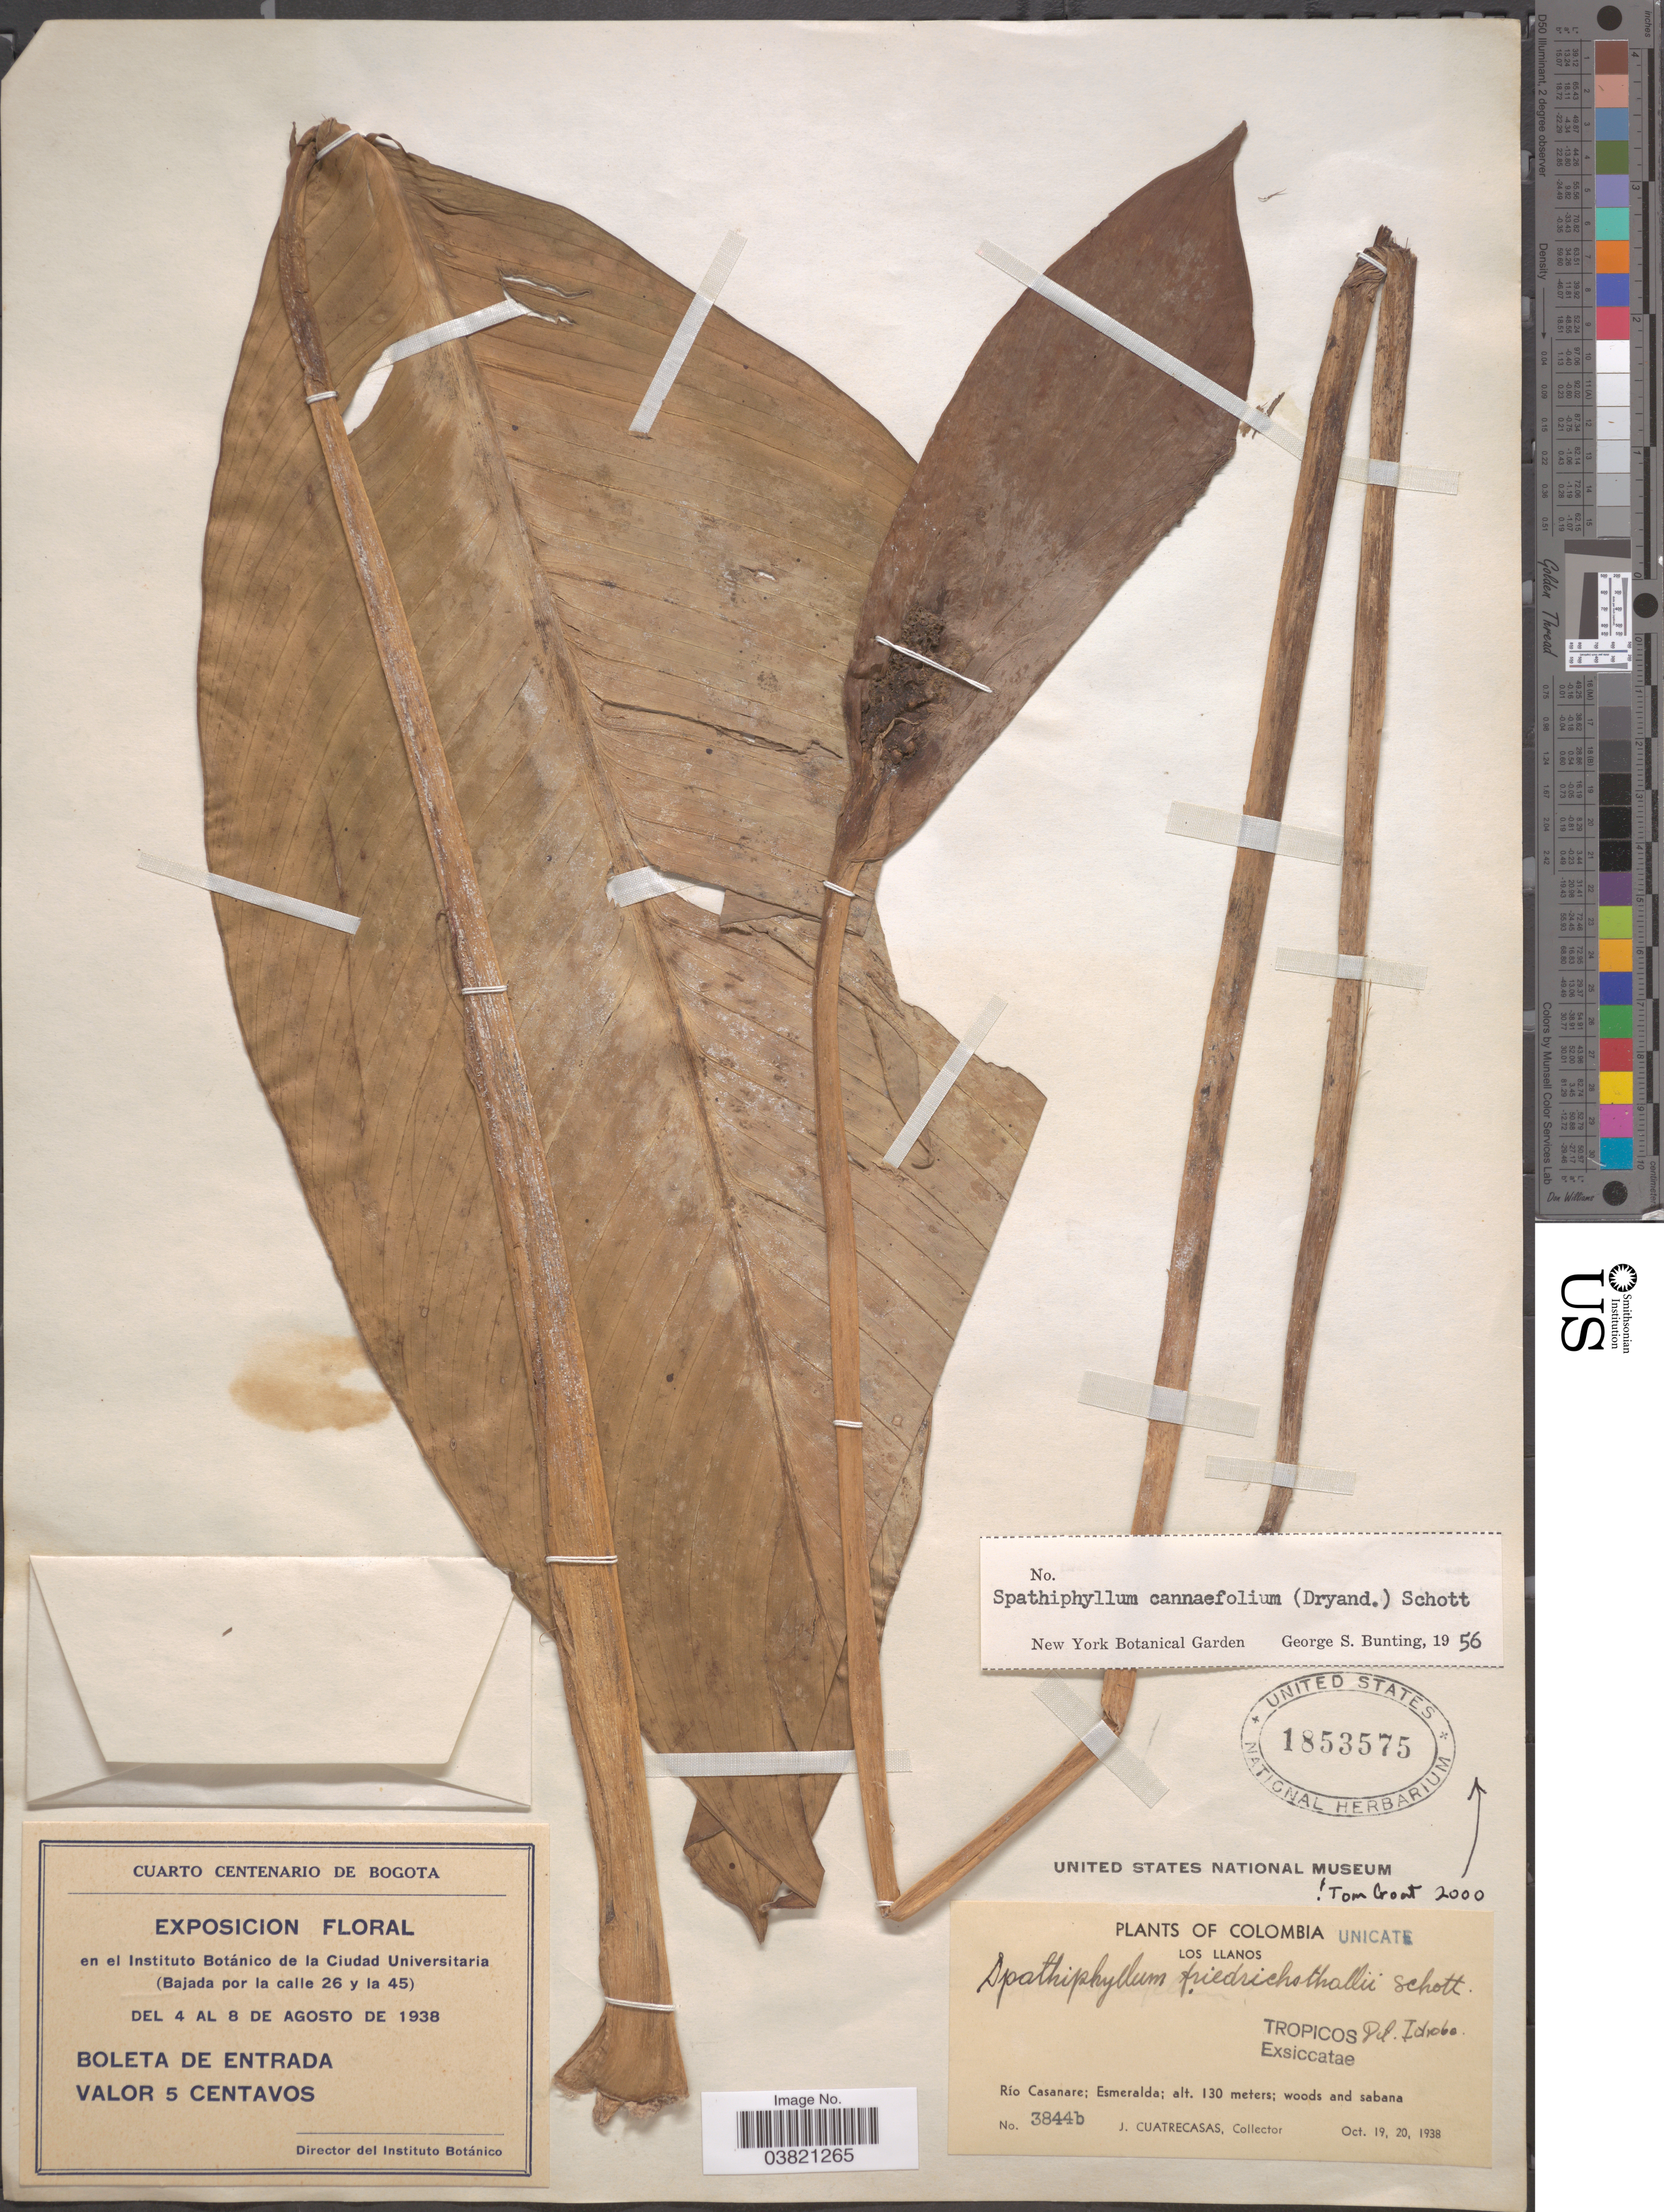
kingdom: Plantae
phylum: Tracheophyta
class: Liliopsida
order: Alismatales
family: Araceae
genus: Spathiphyllum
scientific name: Spathiphyllum cannifolium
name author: (Dryand. ex Sims) Schott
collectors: J. Cuatrecasas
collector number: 3844b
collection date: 1938-10-19/1938-10-20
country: Colombia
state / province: Casanare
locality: Los Llanos. Río Casanare; Esmeralda.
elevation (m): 130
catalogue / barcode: US 1853575